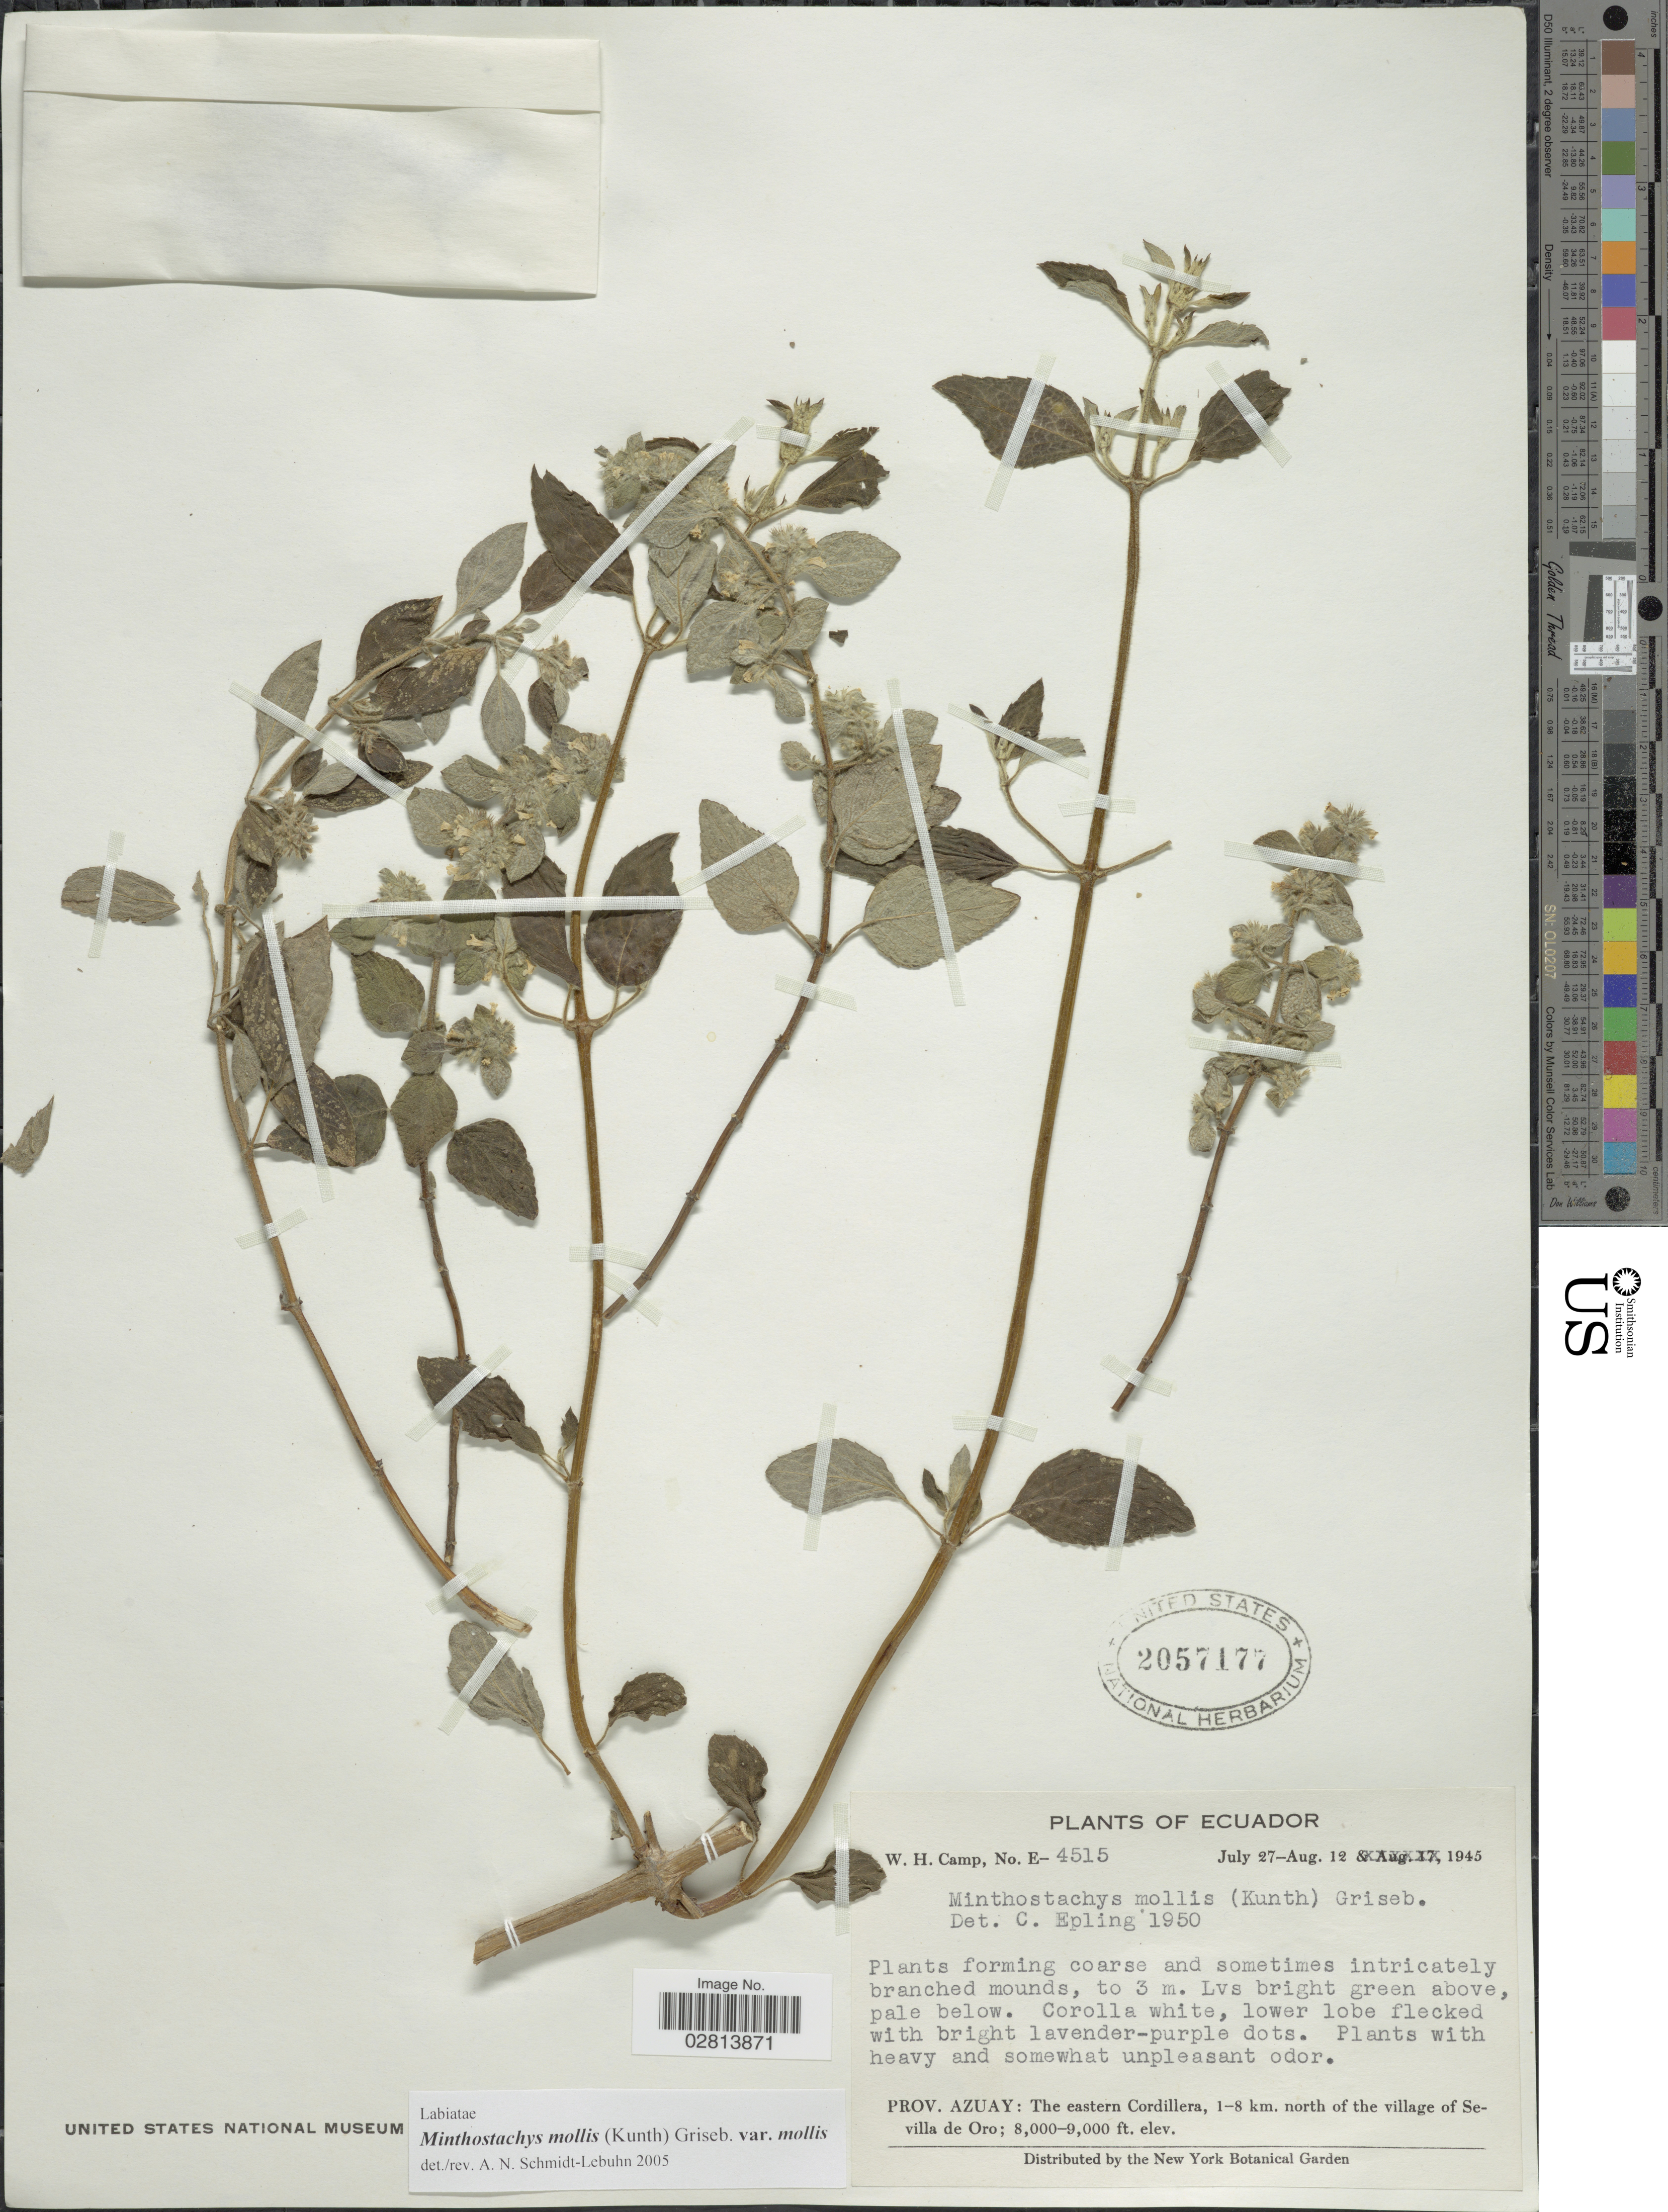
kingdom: Plantae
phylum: Tracheophyta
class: Magnoliopsida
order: Lamiales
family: Lamiaceae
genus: Minthostachys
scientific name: Minthostachys mollis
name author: (Kunth) Griseb.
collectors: W. H. Camp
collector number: E-4515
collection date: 1945-07-27/1945-08-12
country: Ecuador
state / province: Azuay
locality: Prov. Azuay: The eastern Cordillera, 1-8 km. north of the village of Sevilla de Oro.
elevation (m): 2438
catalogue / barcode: US 2057177